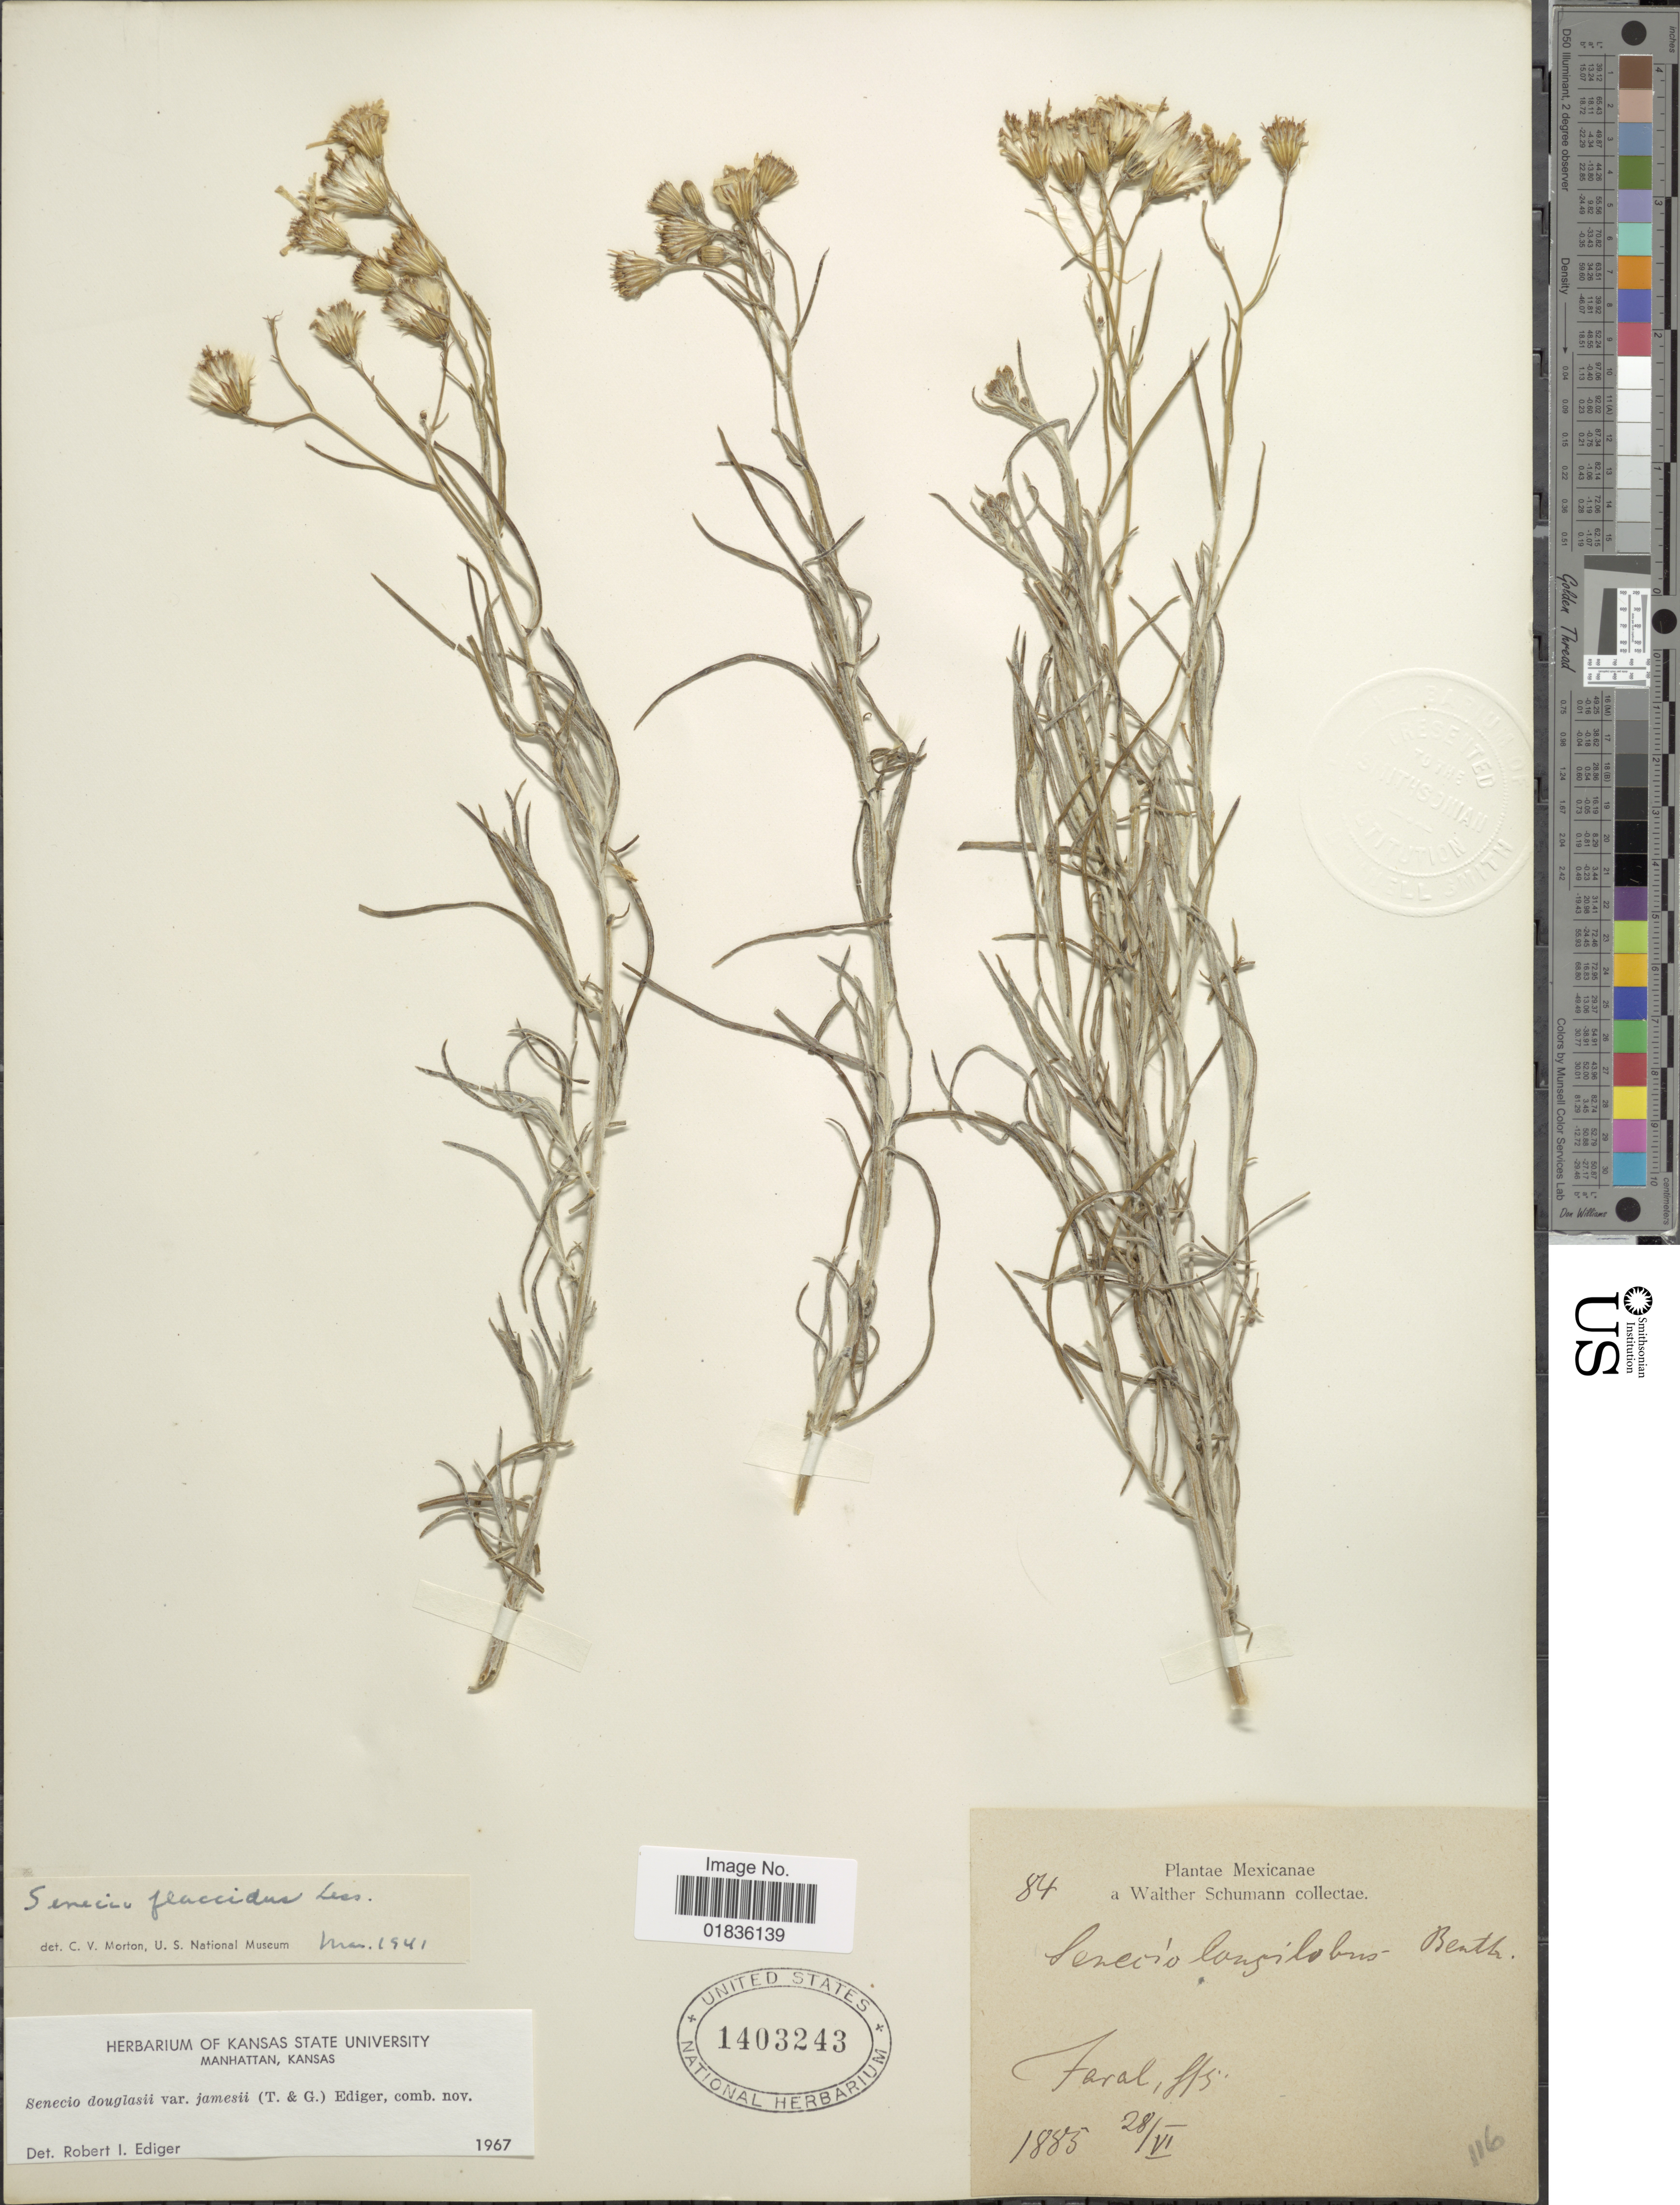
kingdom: Plantae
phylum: Tracheophyta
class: Magnoliopsida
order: Asterales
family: Asteraceae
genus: Senecio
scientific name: Senecio flaccidus var. flaccidus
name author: Less.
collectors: W. Schumann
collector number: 84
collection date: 1885-06-28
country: Mexico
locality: Faral.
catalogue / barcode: US 1403243